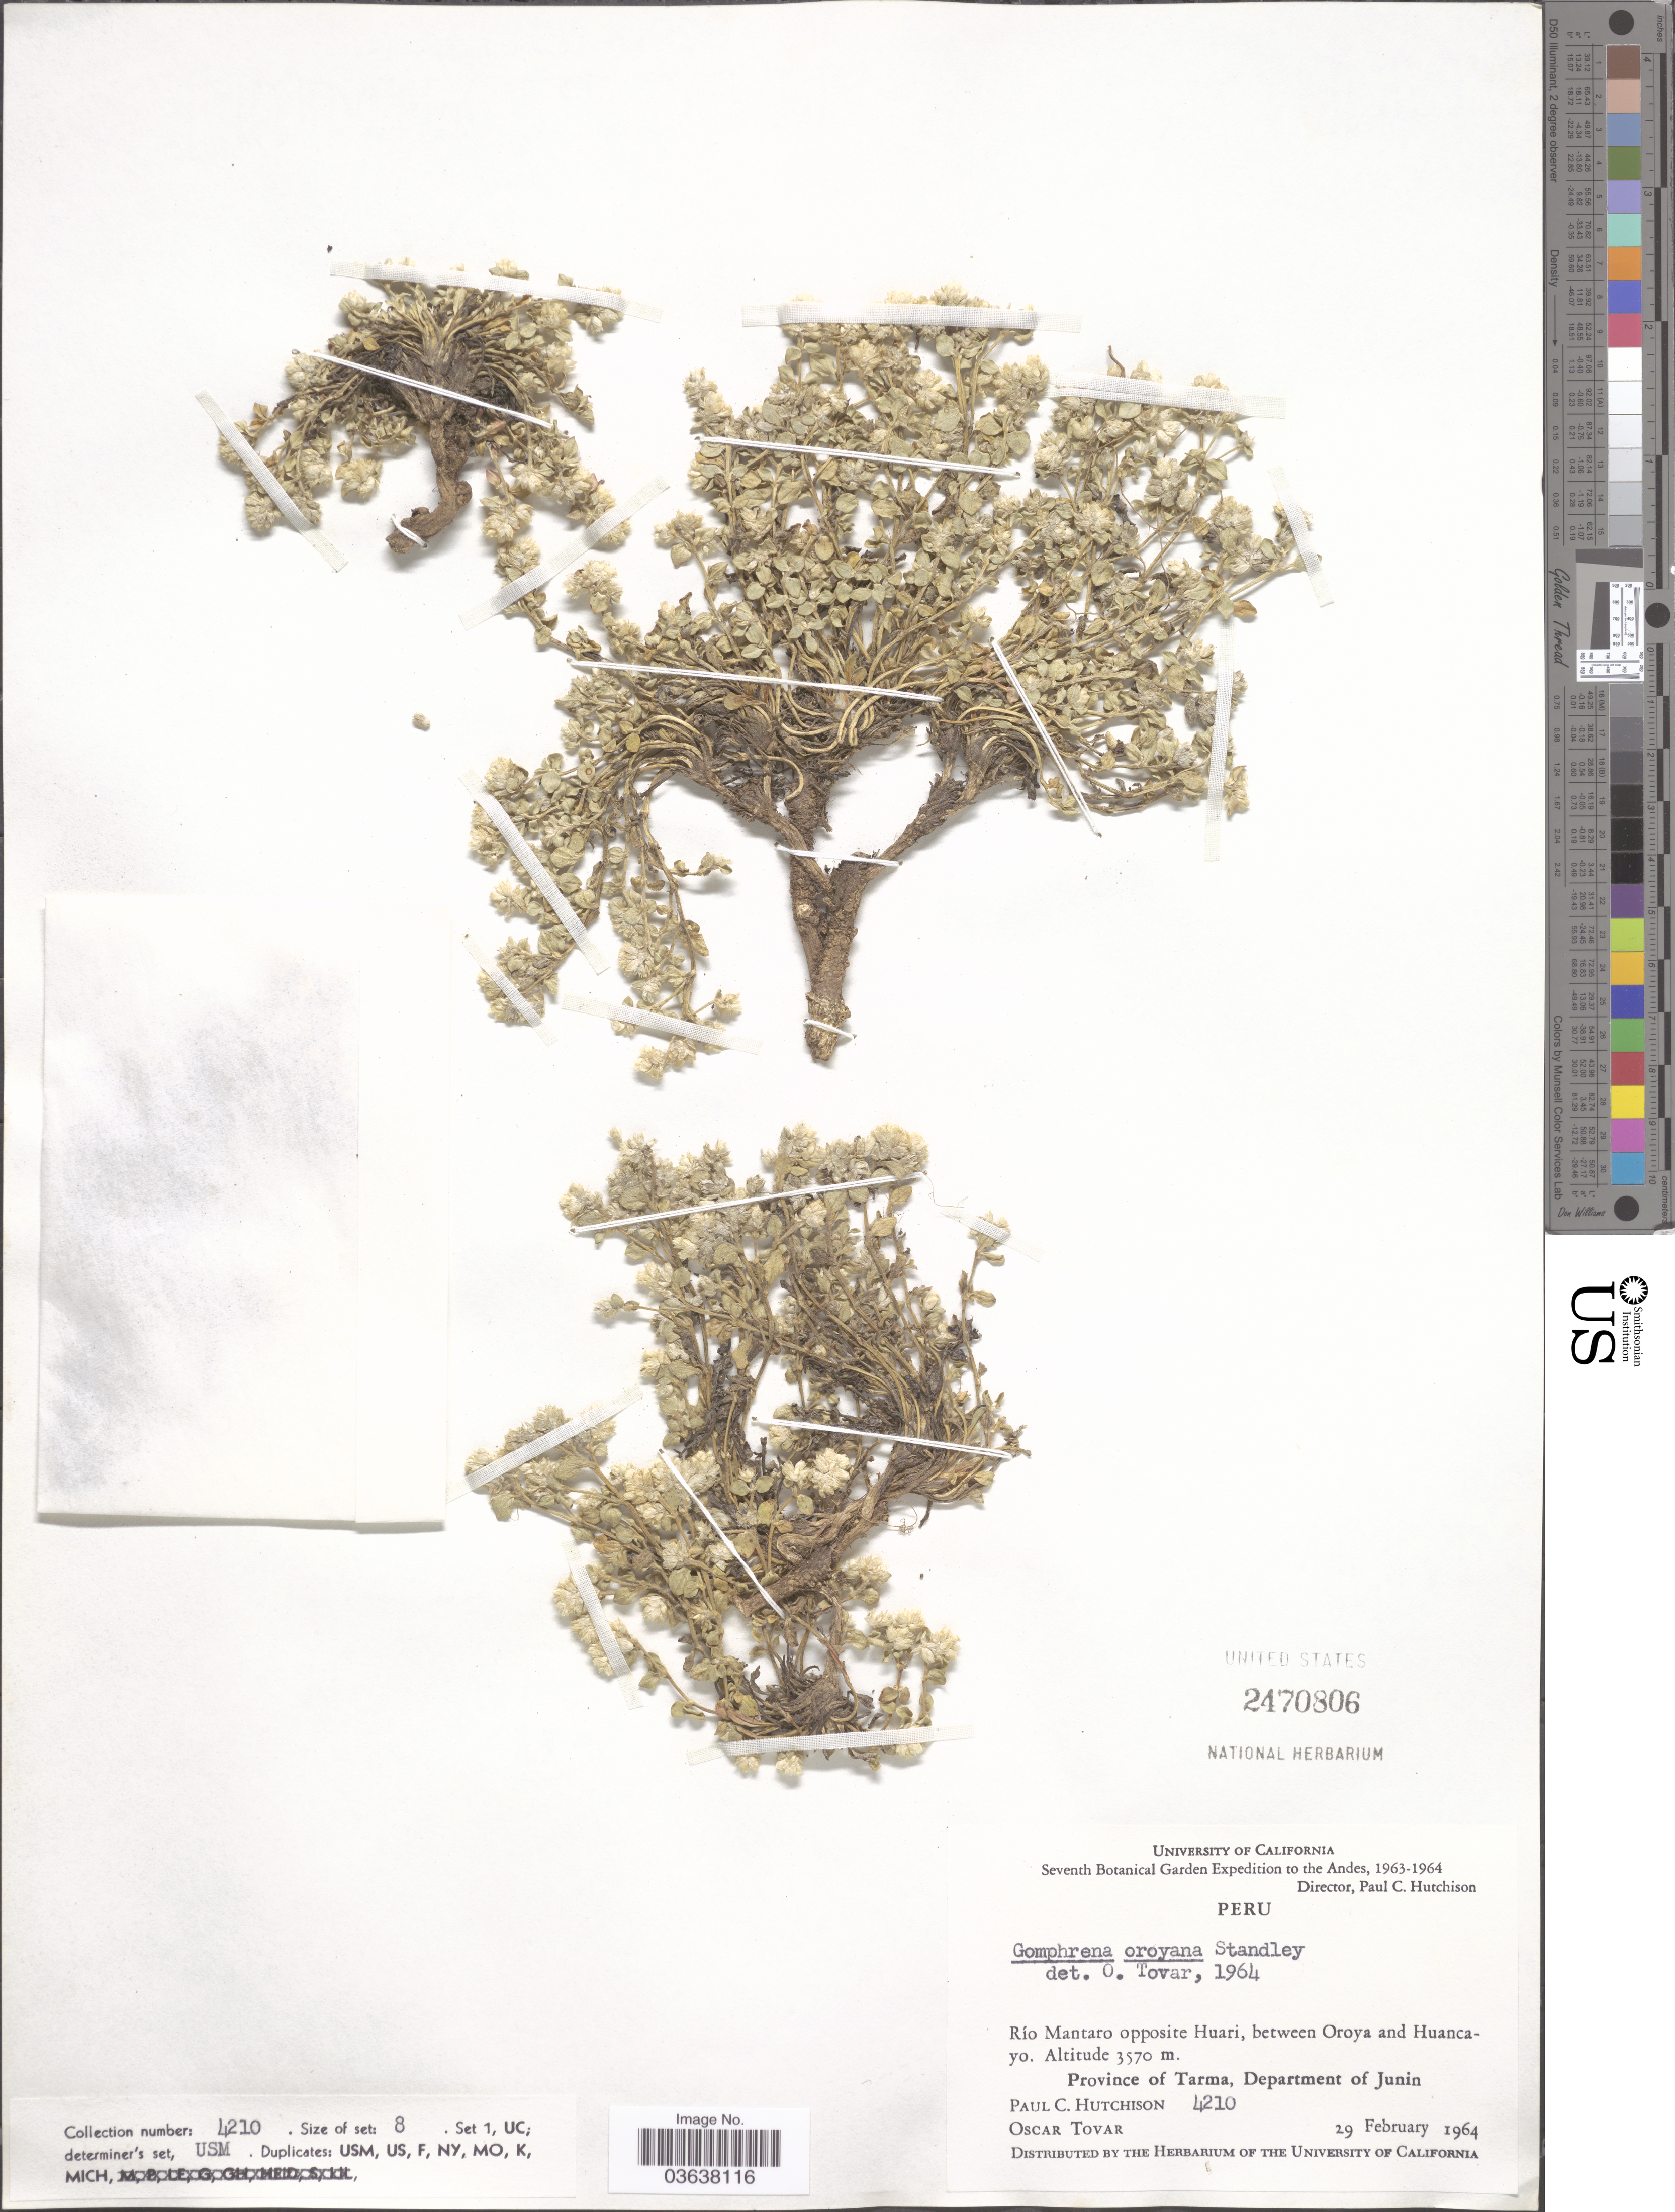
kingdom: Plantae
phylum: Tracheophyta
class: Magnoliopsida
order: Caryophyllales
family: Amaranthaceae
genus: Gomphrena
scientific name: Gomphrena oroyana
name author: Standl.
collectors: P. C. Hutchison & Ó. Tovar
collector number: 4210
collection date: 1964-02-29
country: Peru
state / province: Junín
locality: The Andes. Río Mantaro opposite Huari, between Oroya and Huancayo. Province of Tarma, Department of Junin.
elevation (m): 3570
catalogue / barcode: US 2470806